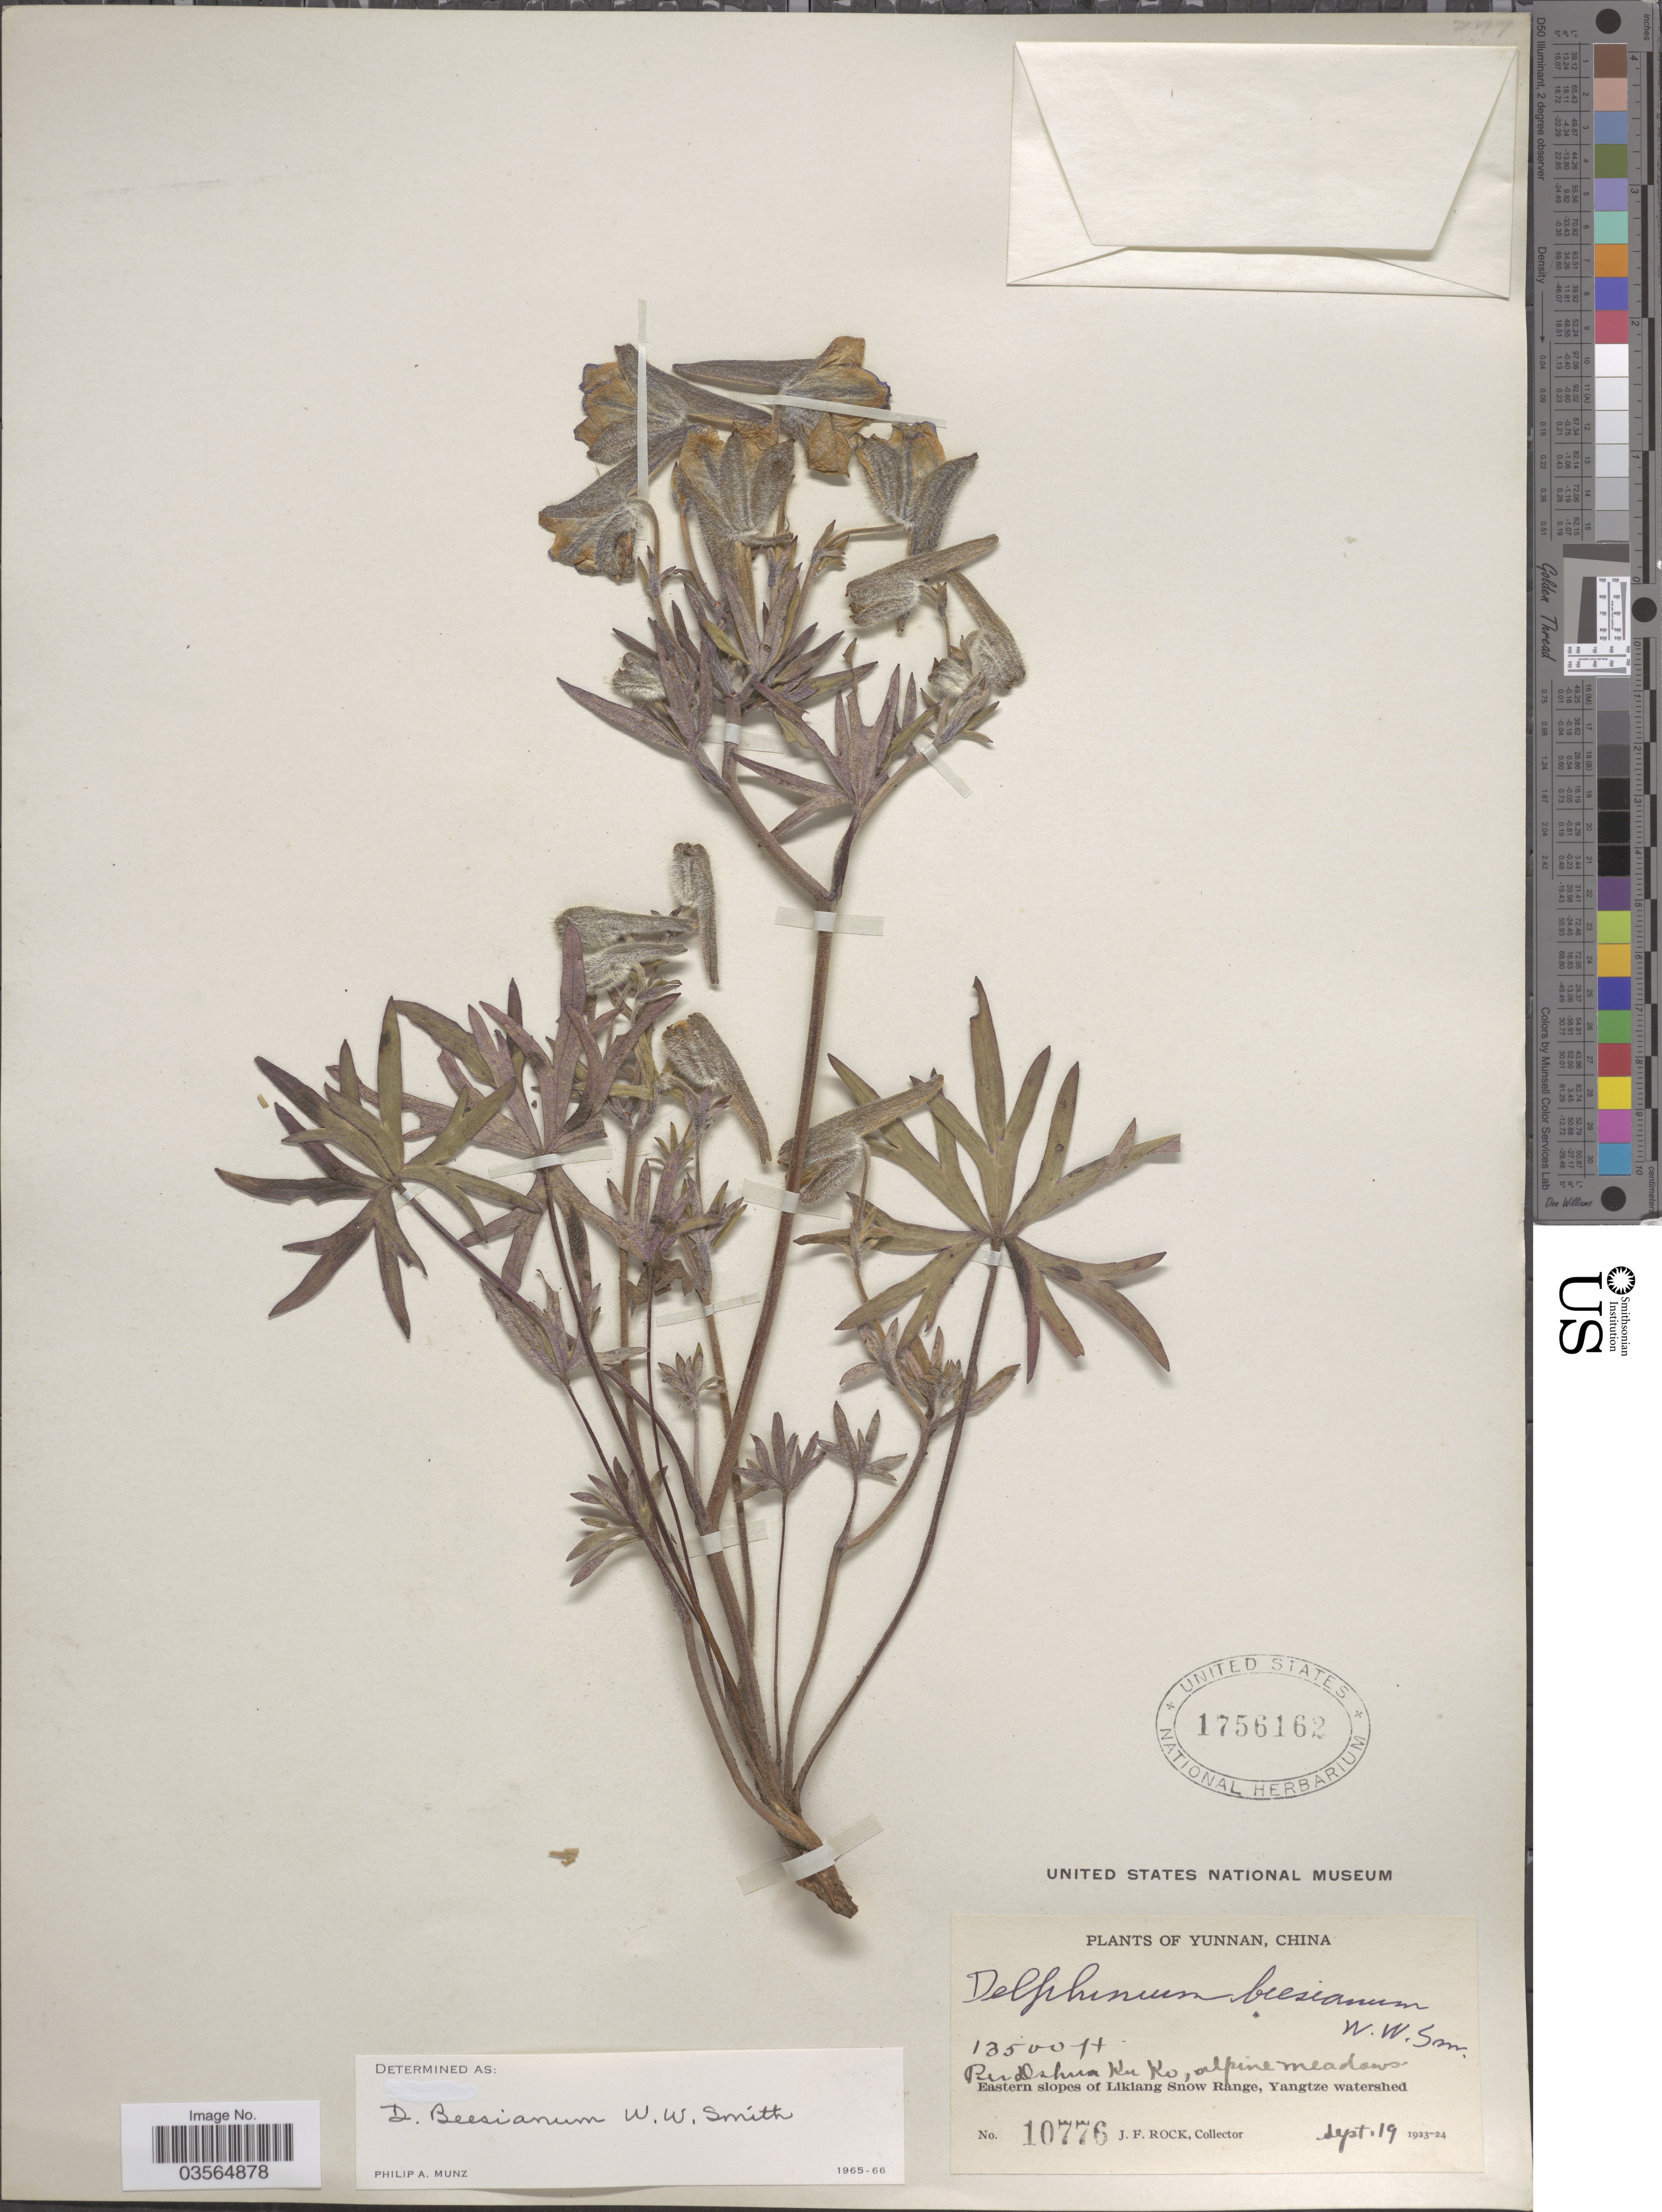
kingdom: Plantae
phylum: Tracheophyta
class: Magnoliopsida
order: Ranunculales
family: Ranunculaceae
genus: Delphinium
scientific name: Delphinium beesianum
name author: W.W. Sm.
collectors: J. Rock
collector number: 10776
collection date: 1923-09-19/1924-09-19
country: China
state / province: Yunnan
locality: Per Dashua Ku Ko, alpine meadows. Eastern slopes of Likiang Snow Range, Yangtze watershed.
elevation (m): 4115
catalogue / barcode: US 1756162